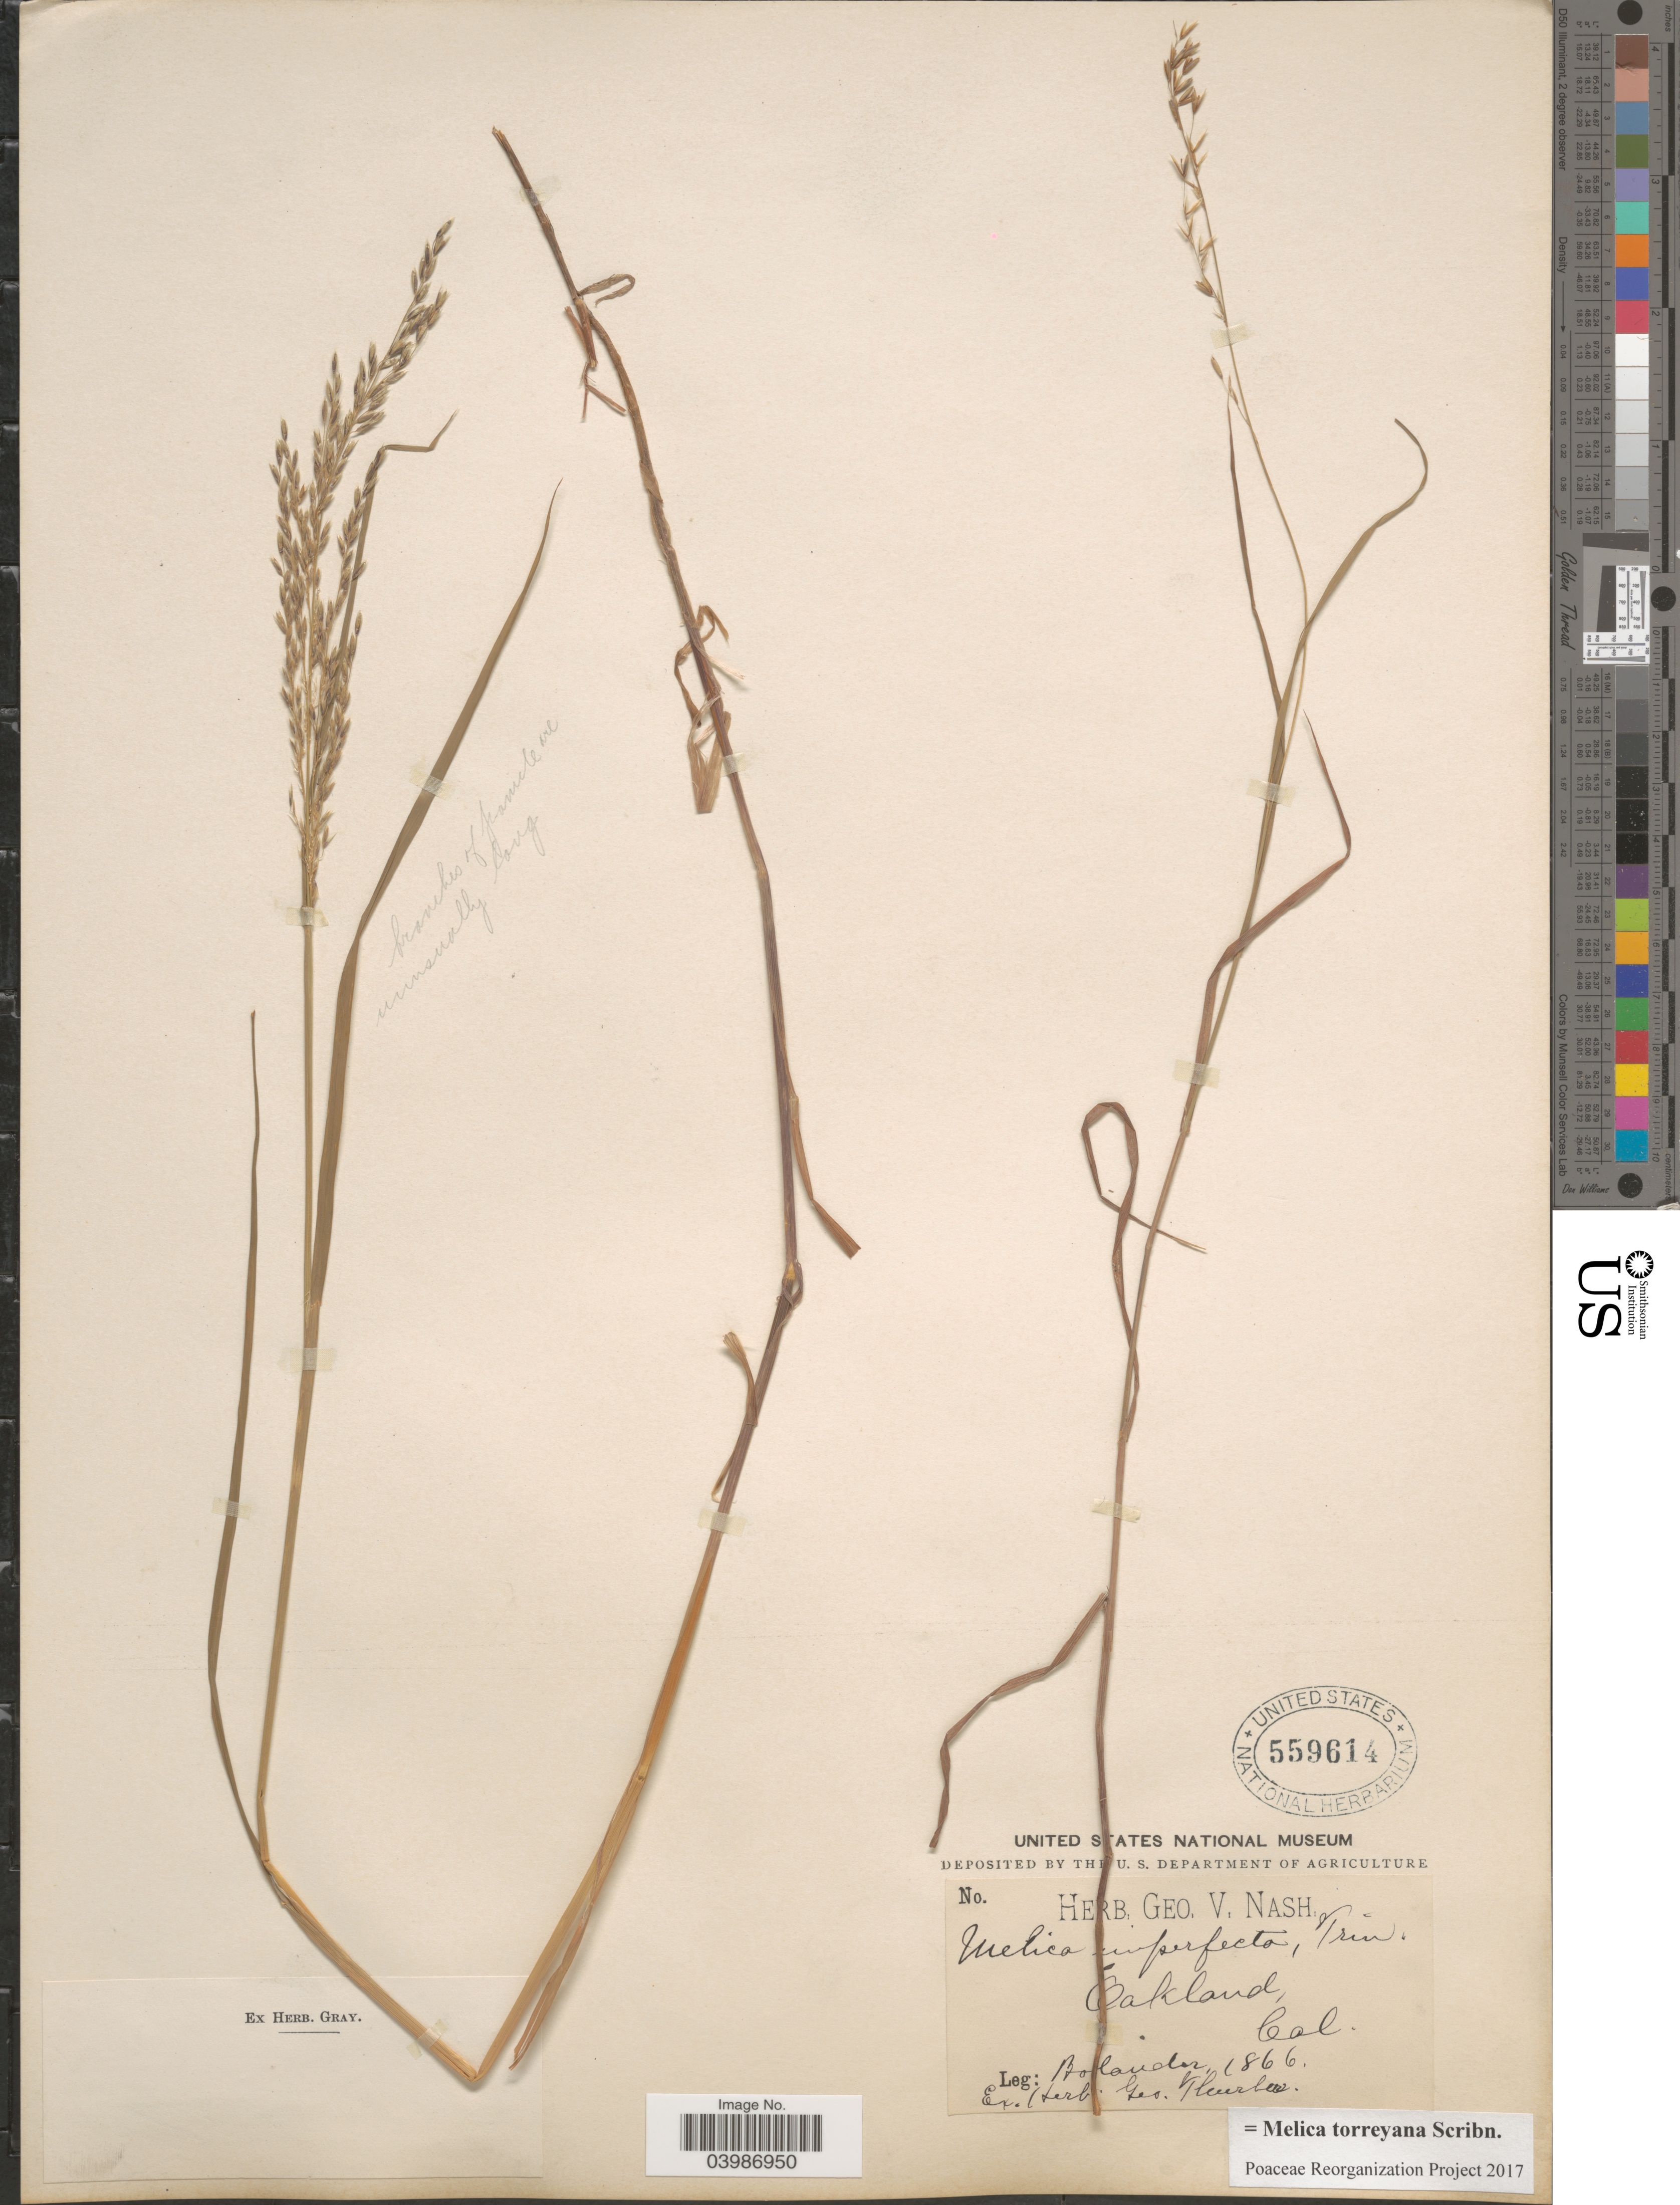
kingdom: Plantae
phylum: Tracheophyta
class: Liliopsida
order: Poales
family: Poaceae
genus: Melica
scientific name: Melica torreyana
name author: Scribn.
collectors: H. Bolander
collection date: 1866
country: United States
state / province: California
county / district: Alameda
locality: Oakland.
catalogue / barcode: US 559614